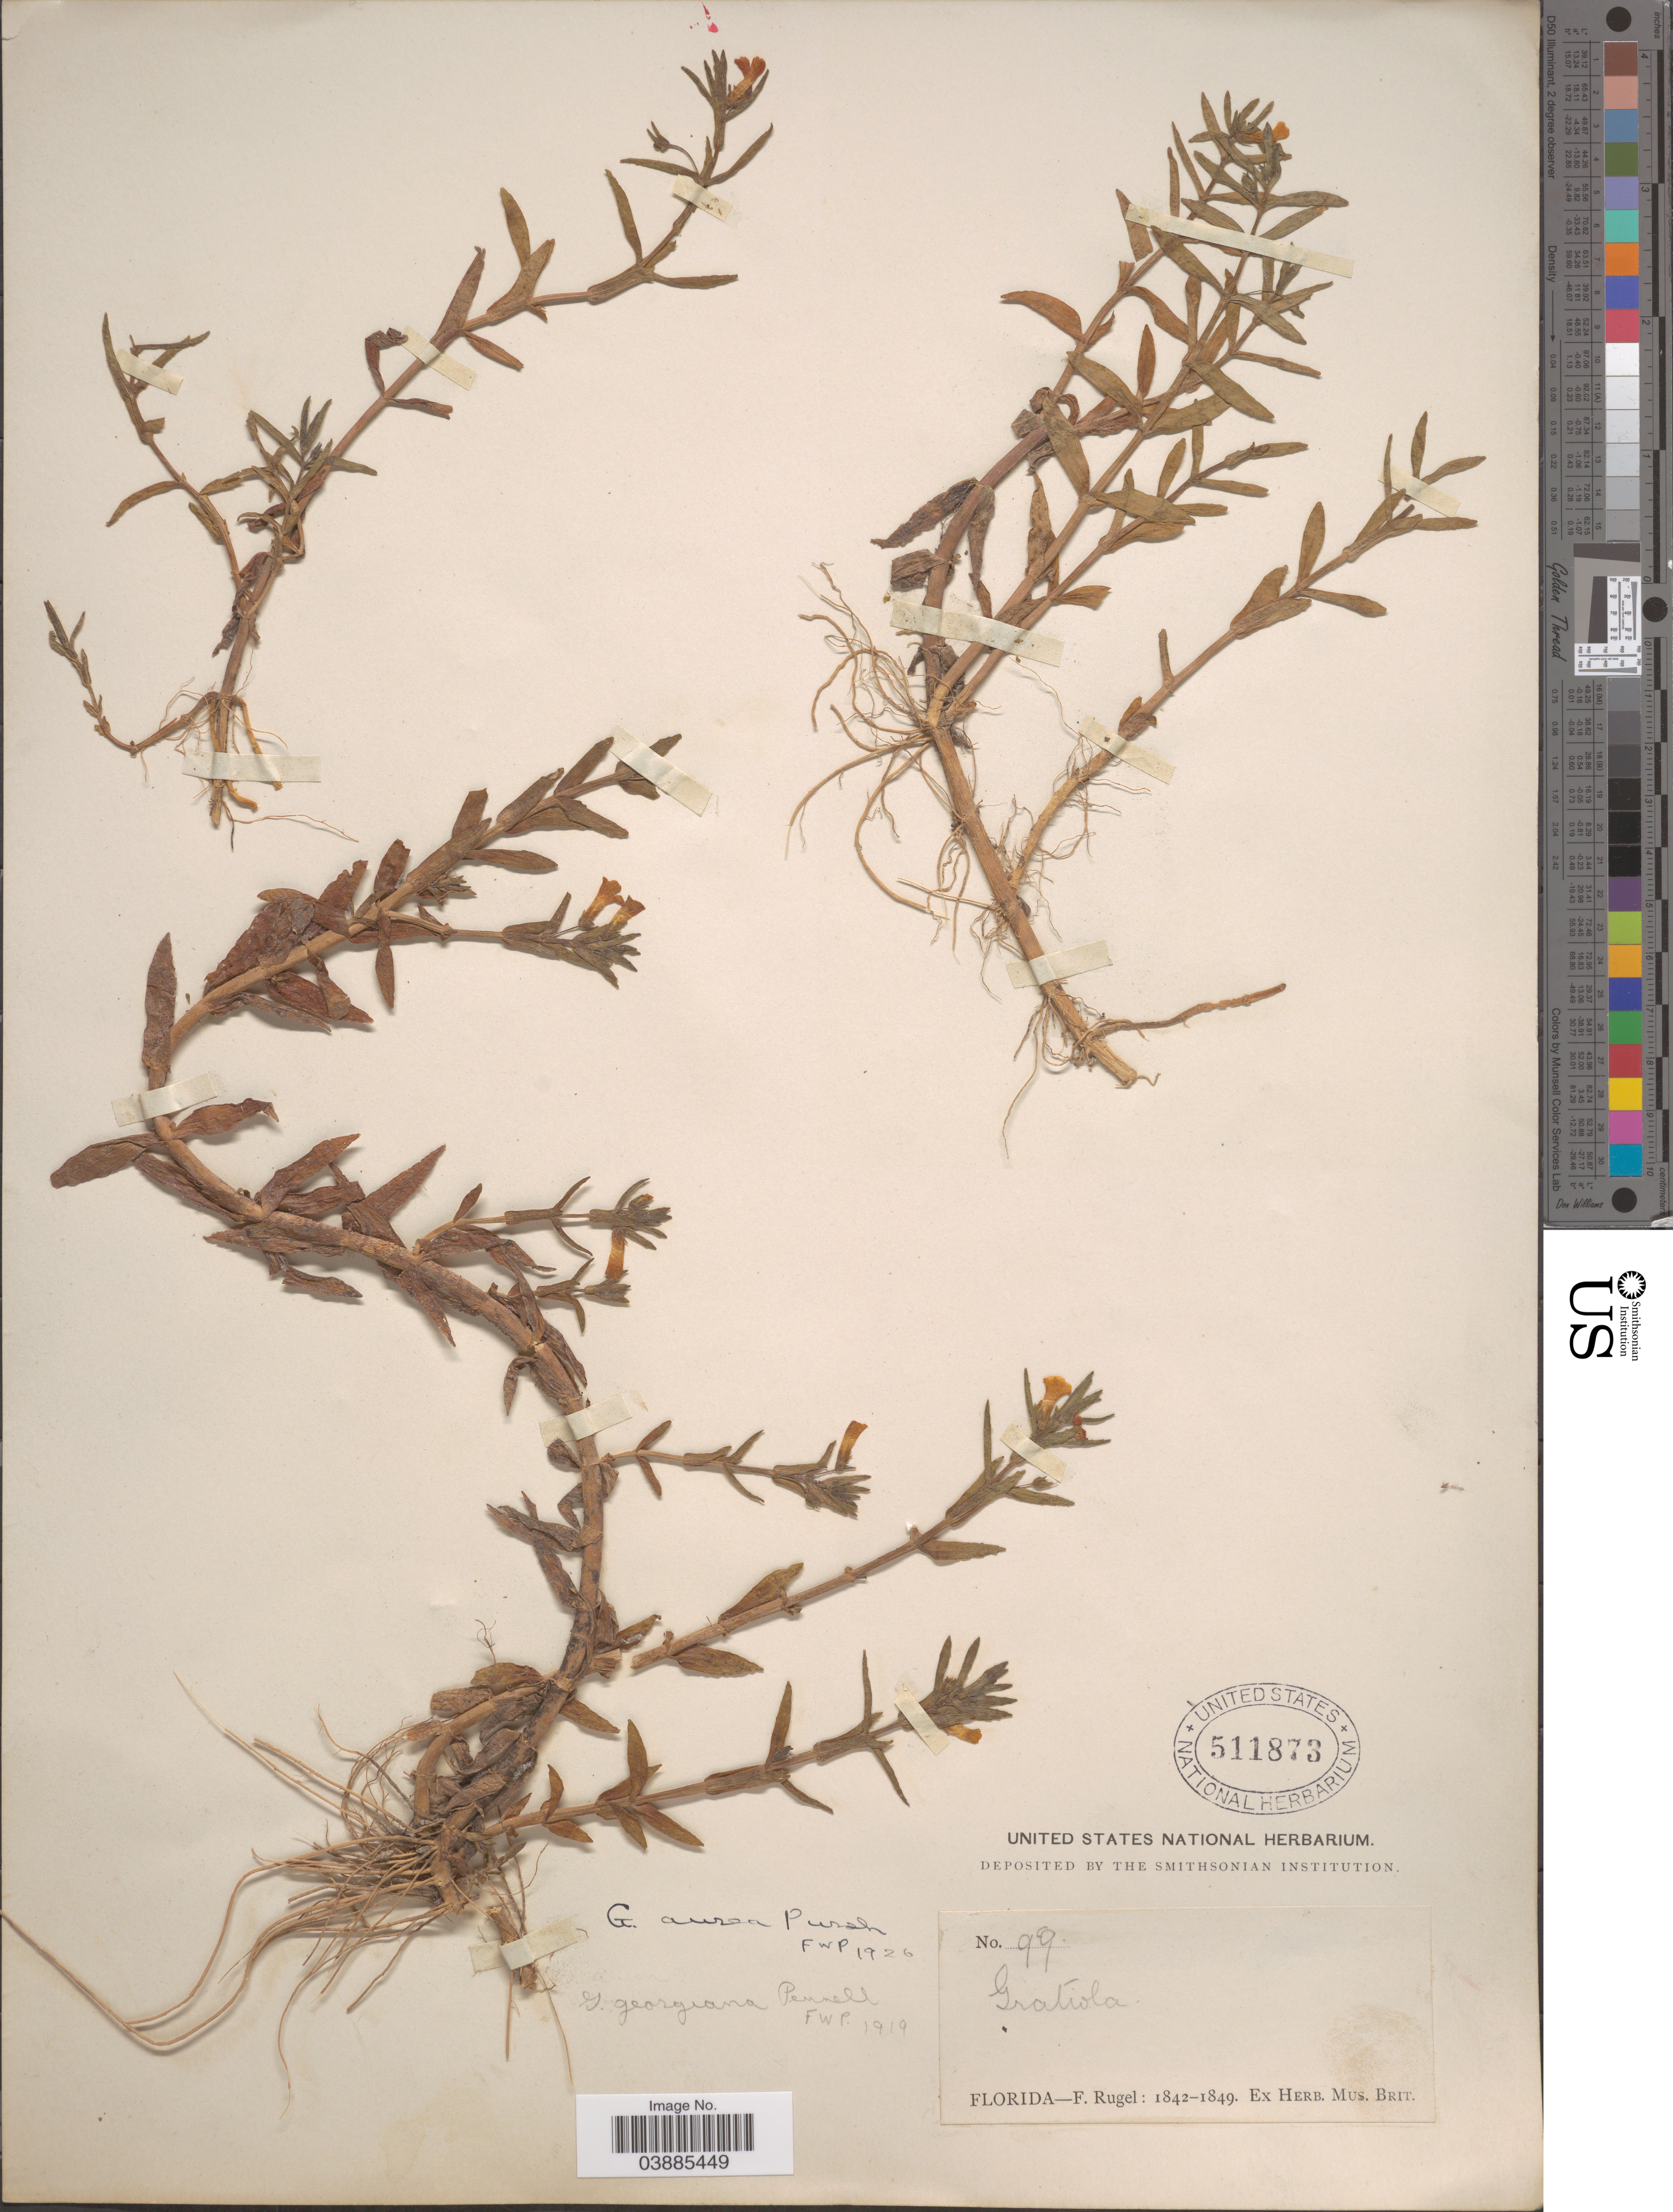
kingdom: Plantae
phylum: Tracheophyta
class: Magnoliopsida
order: Lamiales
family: Plantaginaceae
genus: Gratiola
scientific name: Gratiola aurea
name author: Pursh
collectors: F. Rugel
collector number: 99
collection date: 1842/1849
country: United States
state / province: Florida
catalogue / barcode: US 511873